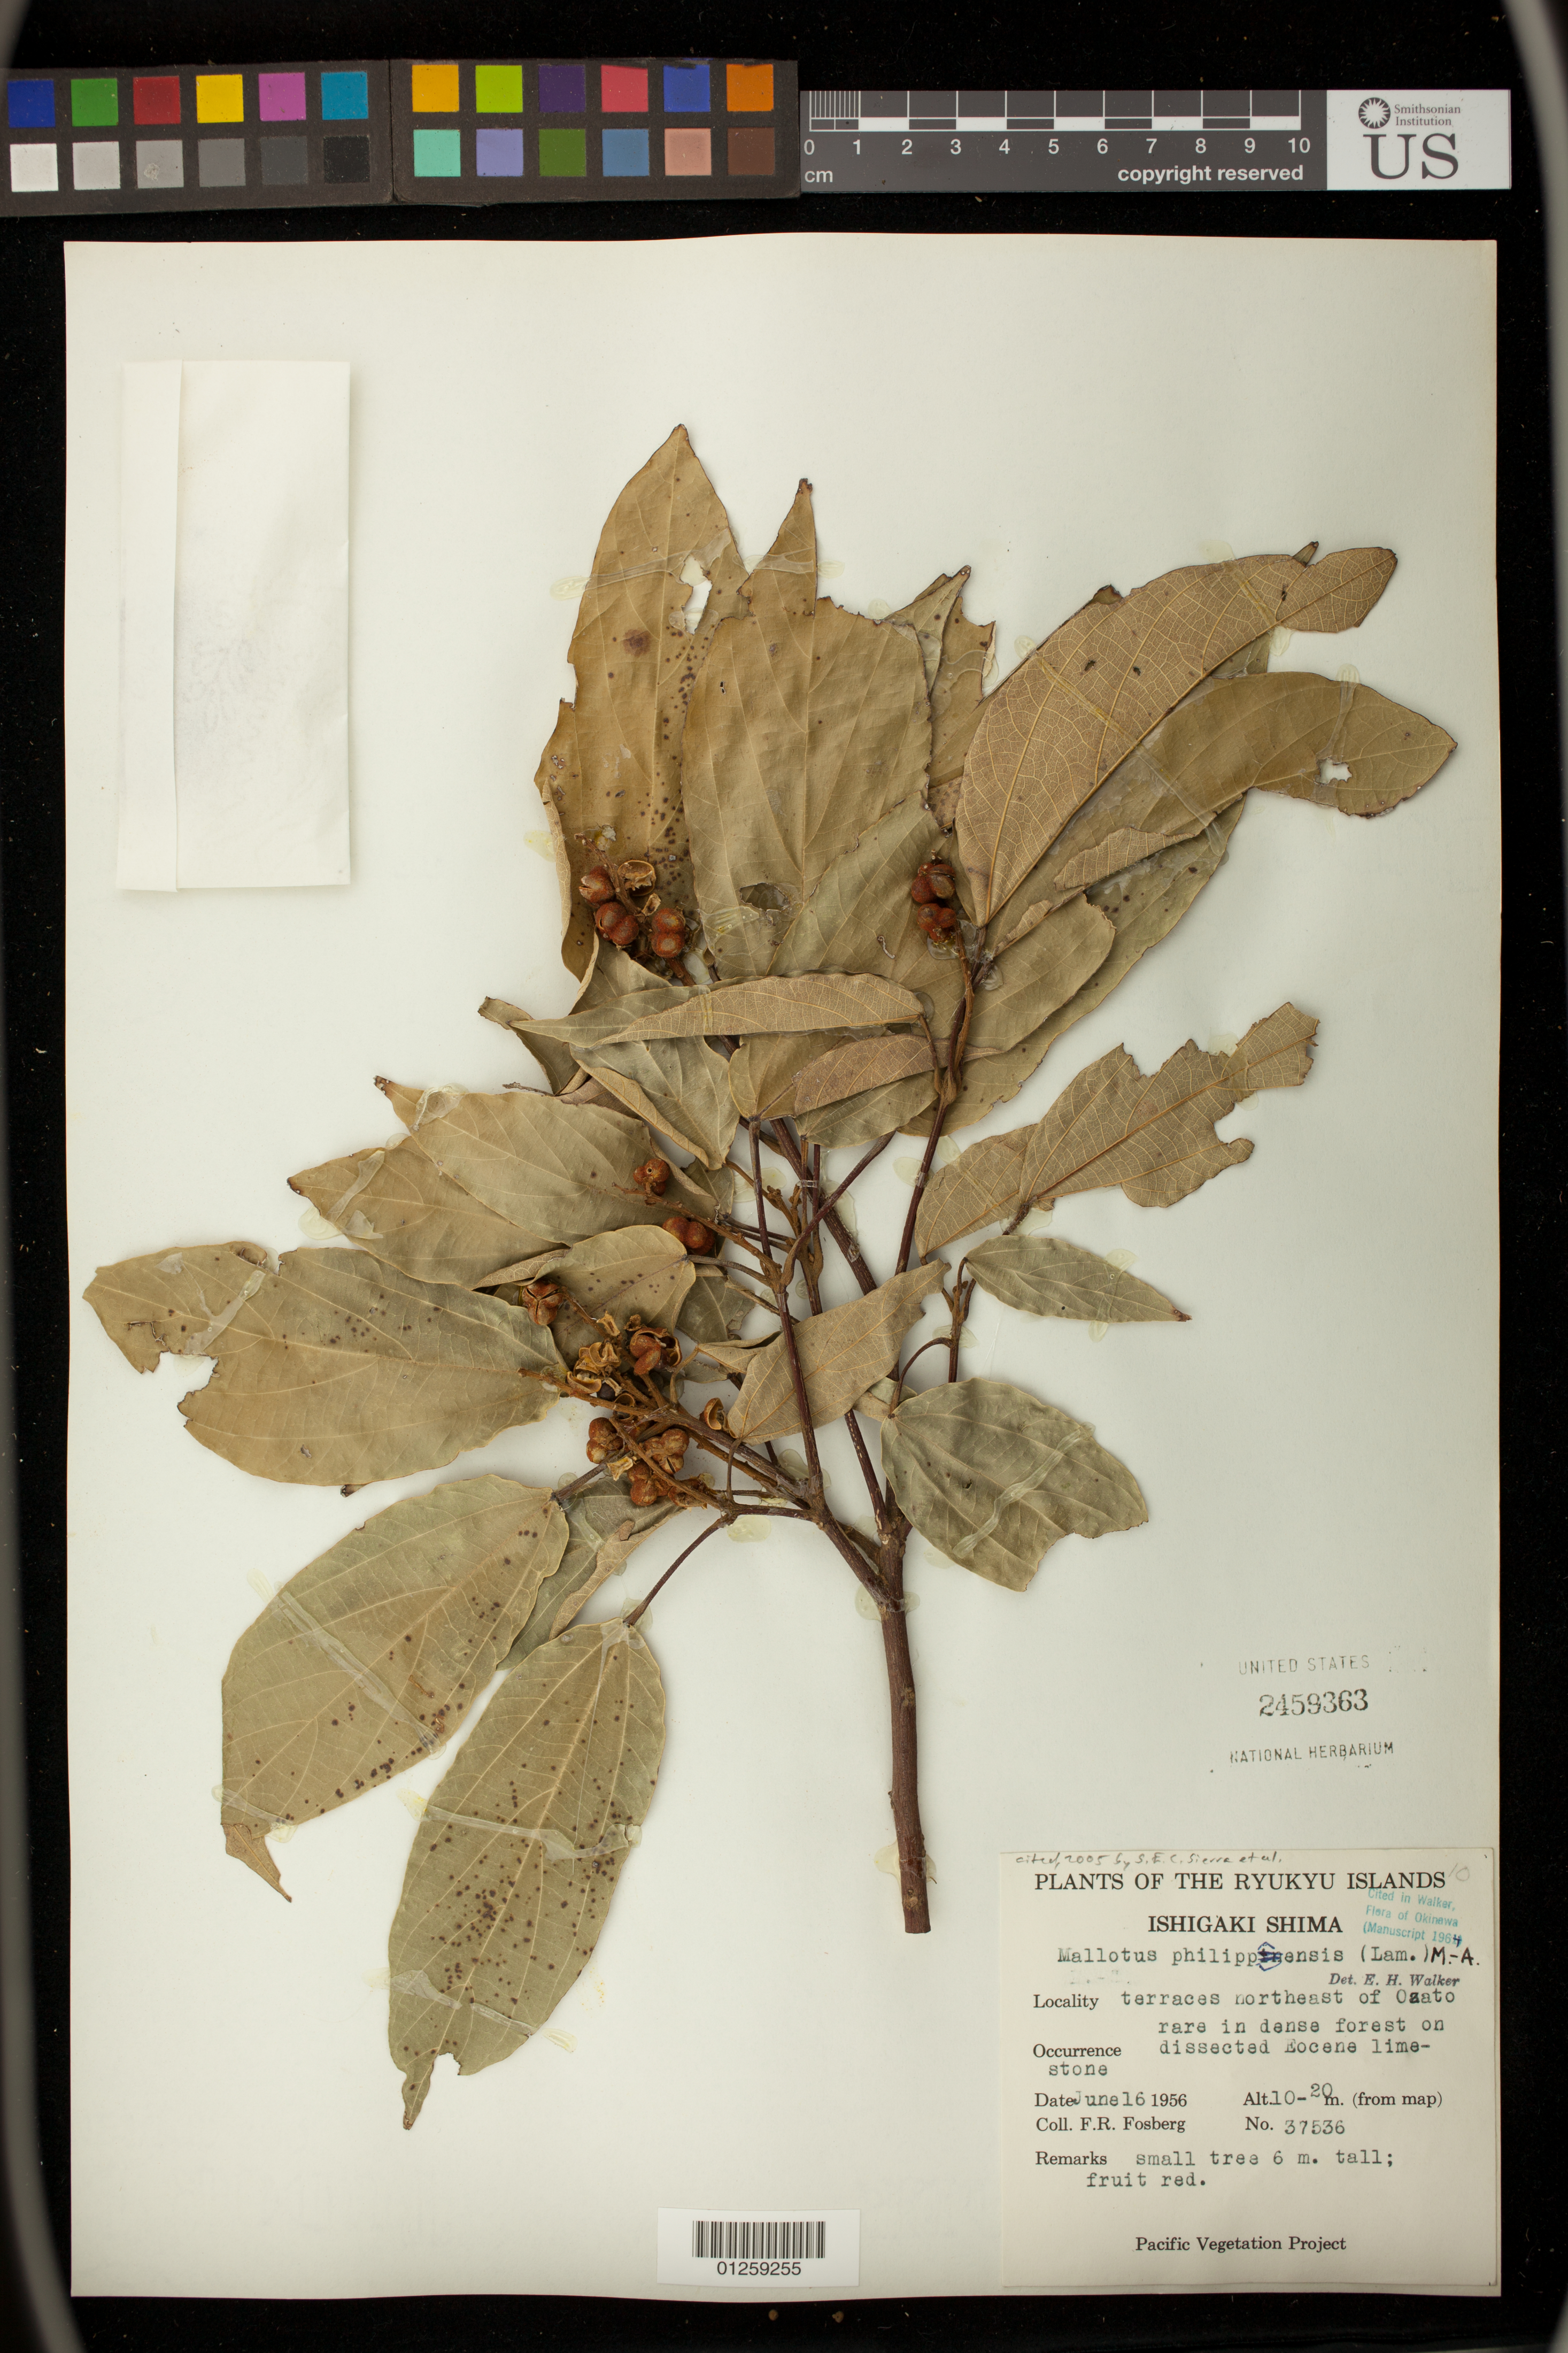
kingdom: Plantae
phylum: Tracheophyta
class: Magnoliopsida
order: Malpighiales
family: Euphorbiaceae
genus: Mallotus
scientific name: Mallotus philippensis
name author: (Lam.) Müll. Arg.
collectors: F. R. Fosberg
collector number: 37536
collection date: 1956-06-16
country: Japan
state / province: Okinawa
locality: terraces northeast of Ozato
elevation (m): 10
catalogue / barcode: US 2459363